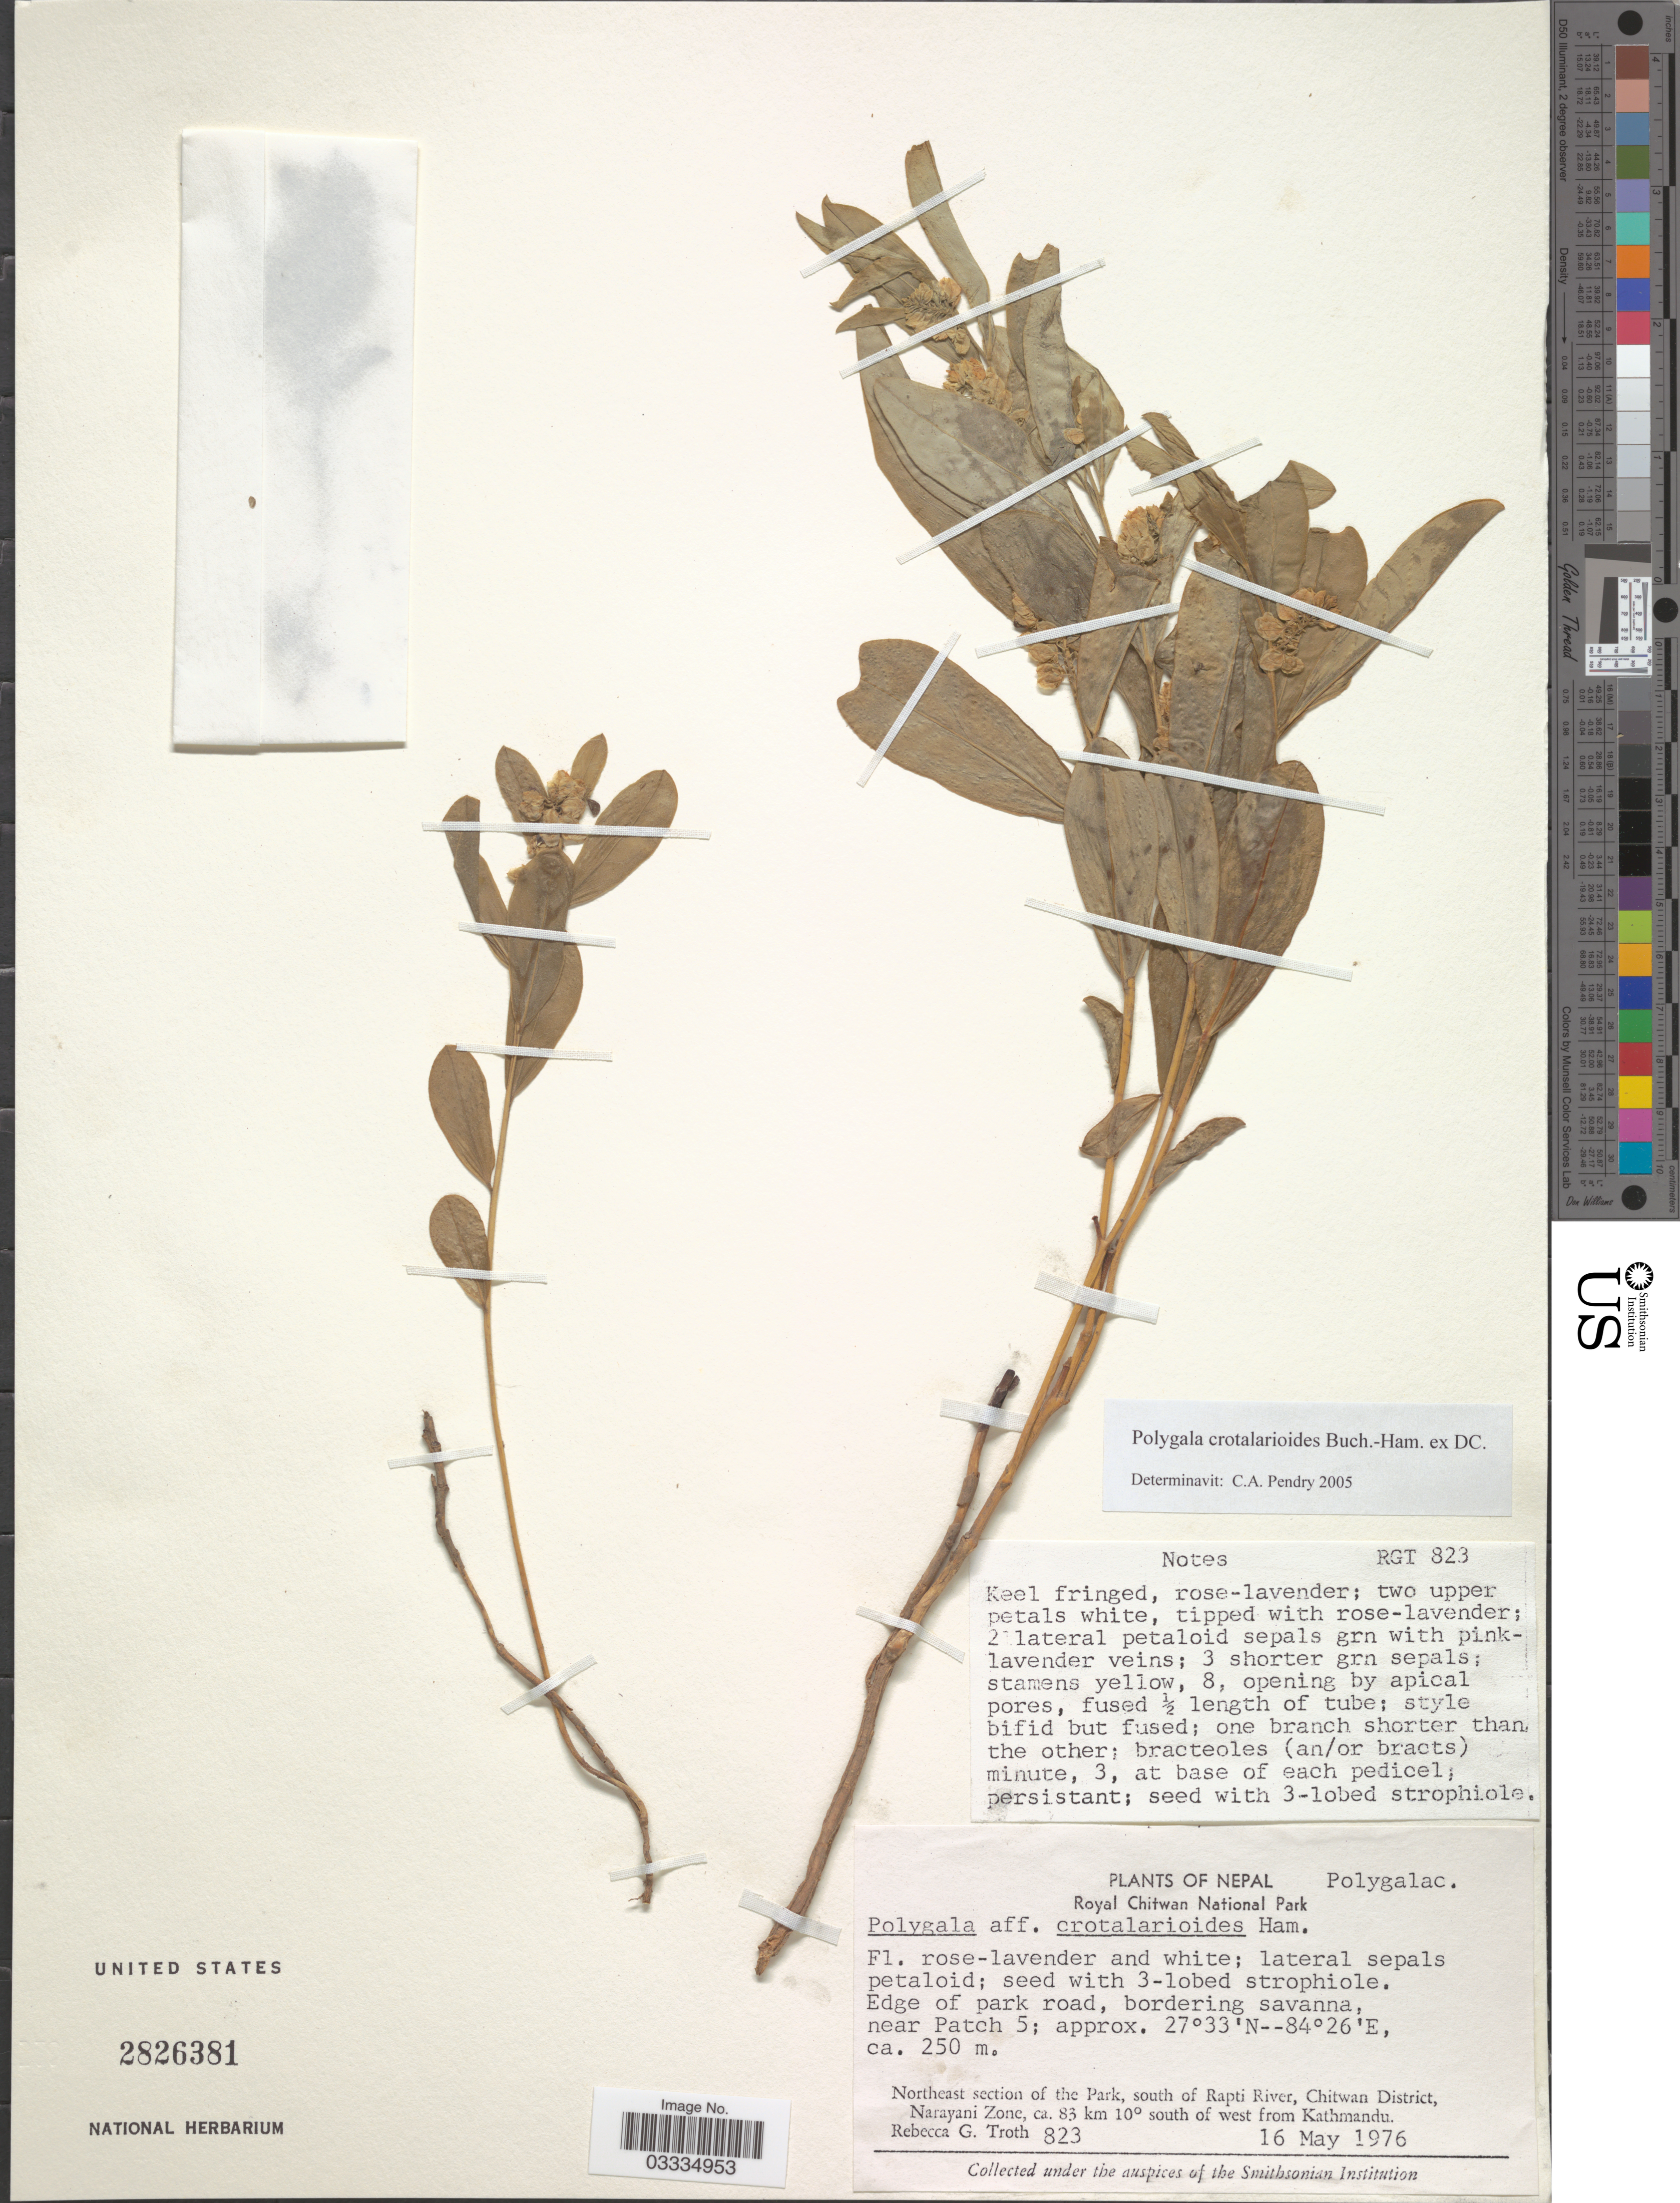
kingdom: Plantae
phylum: Tracheophyta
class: Magnoliopsida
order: Fabales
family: Polygalaceae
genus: Polygala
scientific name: Polygala crotalarioides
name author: Buch.-Ham. ex DC.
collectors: R. Troth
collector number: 823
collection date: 1976-05-16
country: Nepal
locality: Royal Chitwan National Park. Northeast section of the Park, south of Rapti River, Chitwan District, Narayani Zone, ca. 83 km 10° south of west from Kathmandu.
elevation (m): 250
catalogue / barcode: US 2826381